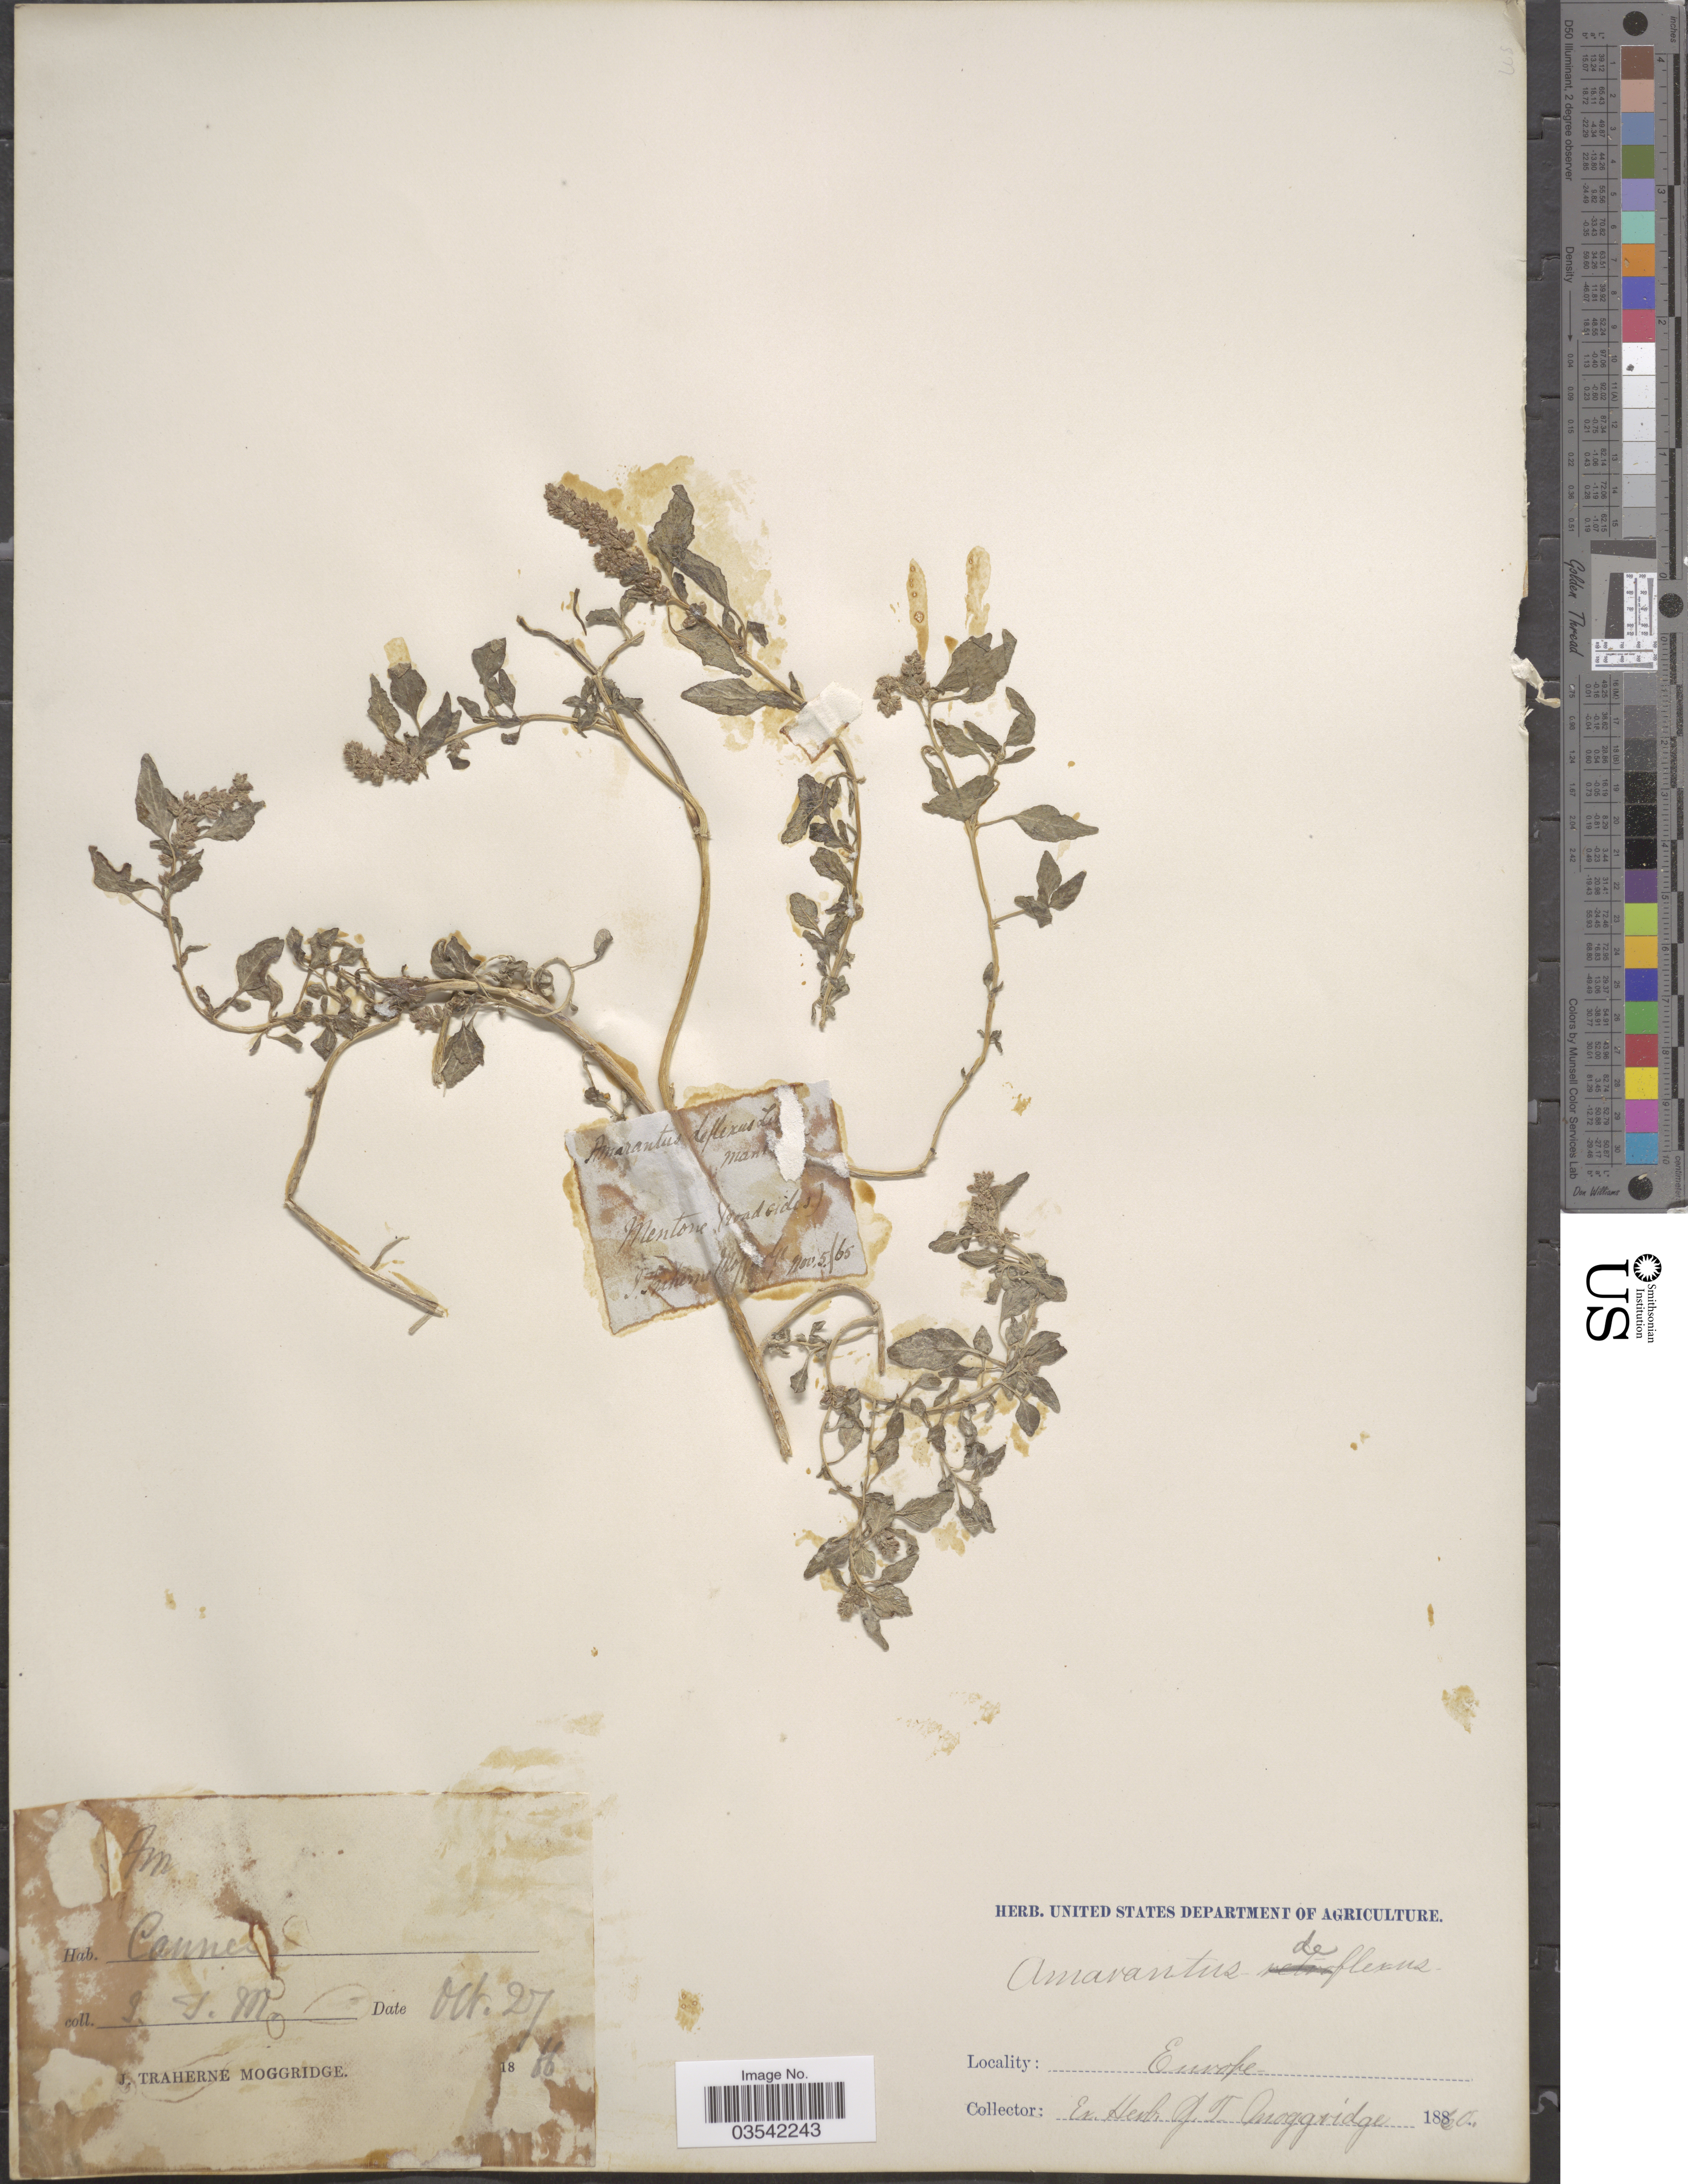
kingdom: Plantae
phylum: Tracheophyta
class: Magnoliopsida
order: Caryophyllales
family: Amaranthaceae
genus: Amaranthus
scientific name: Amaranthus deflexus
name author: L.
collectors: J. T. Moggridge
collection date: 1865-11-05/1866-10-27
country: France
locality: Mentone (road sides). Cannes. Europe.